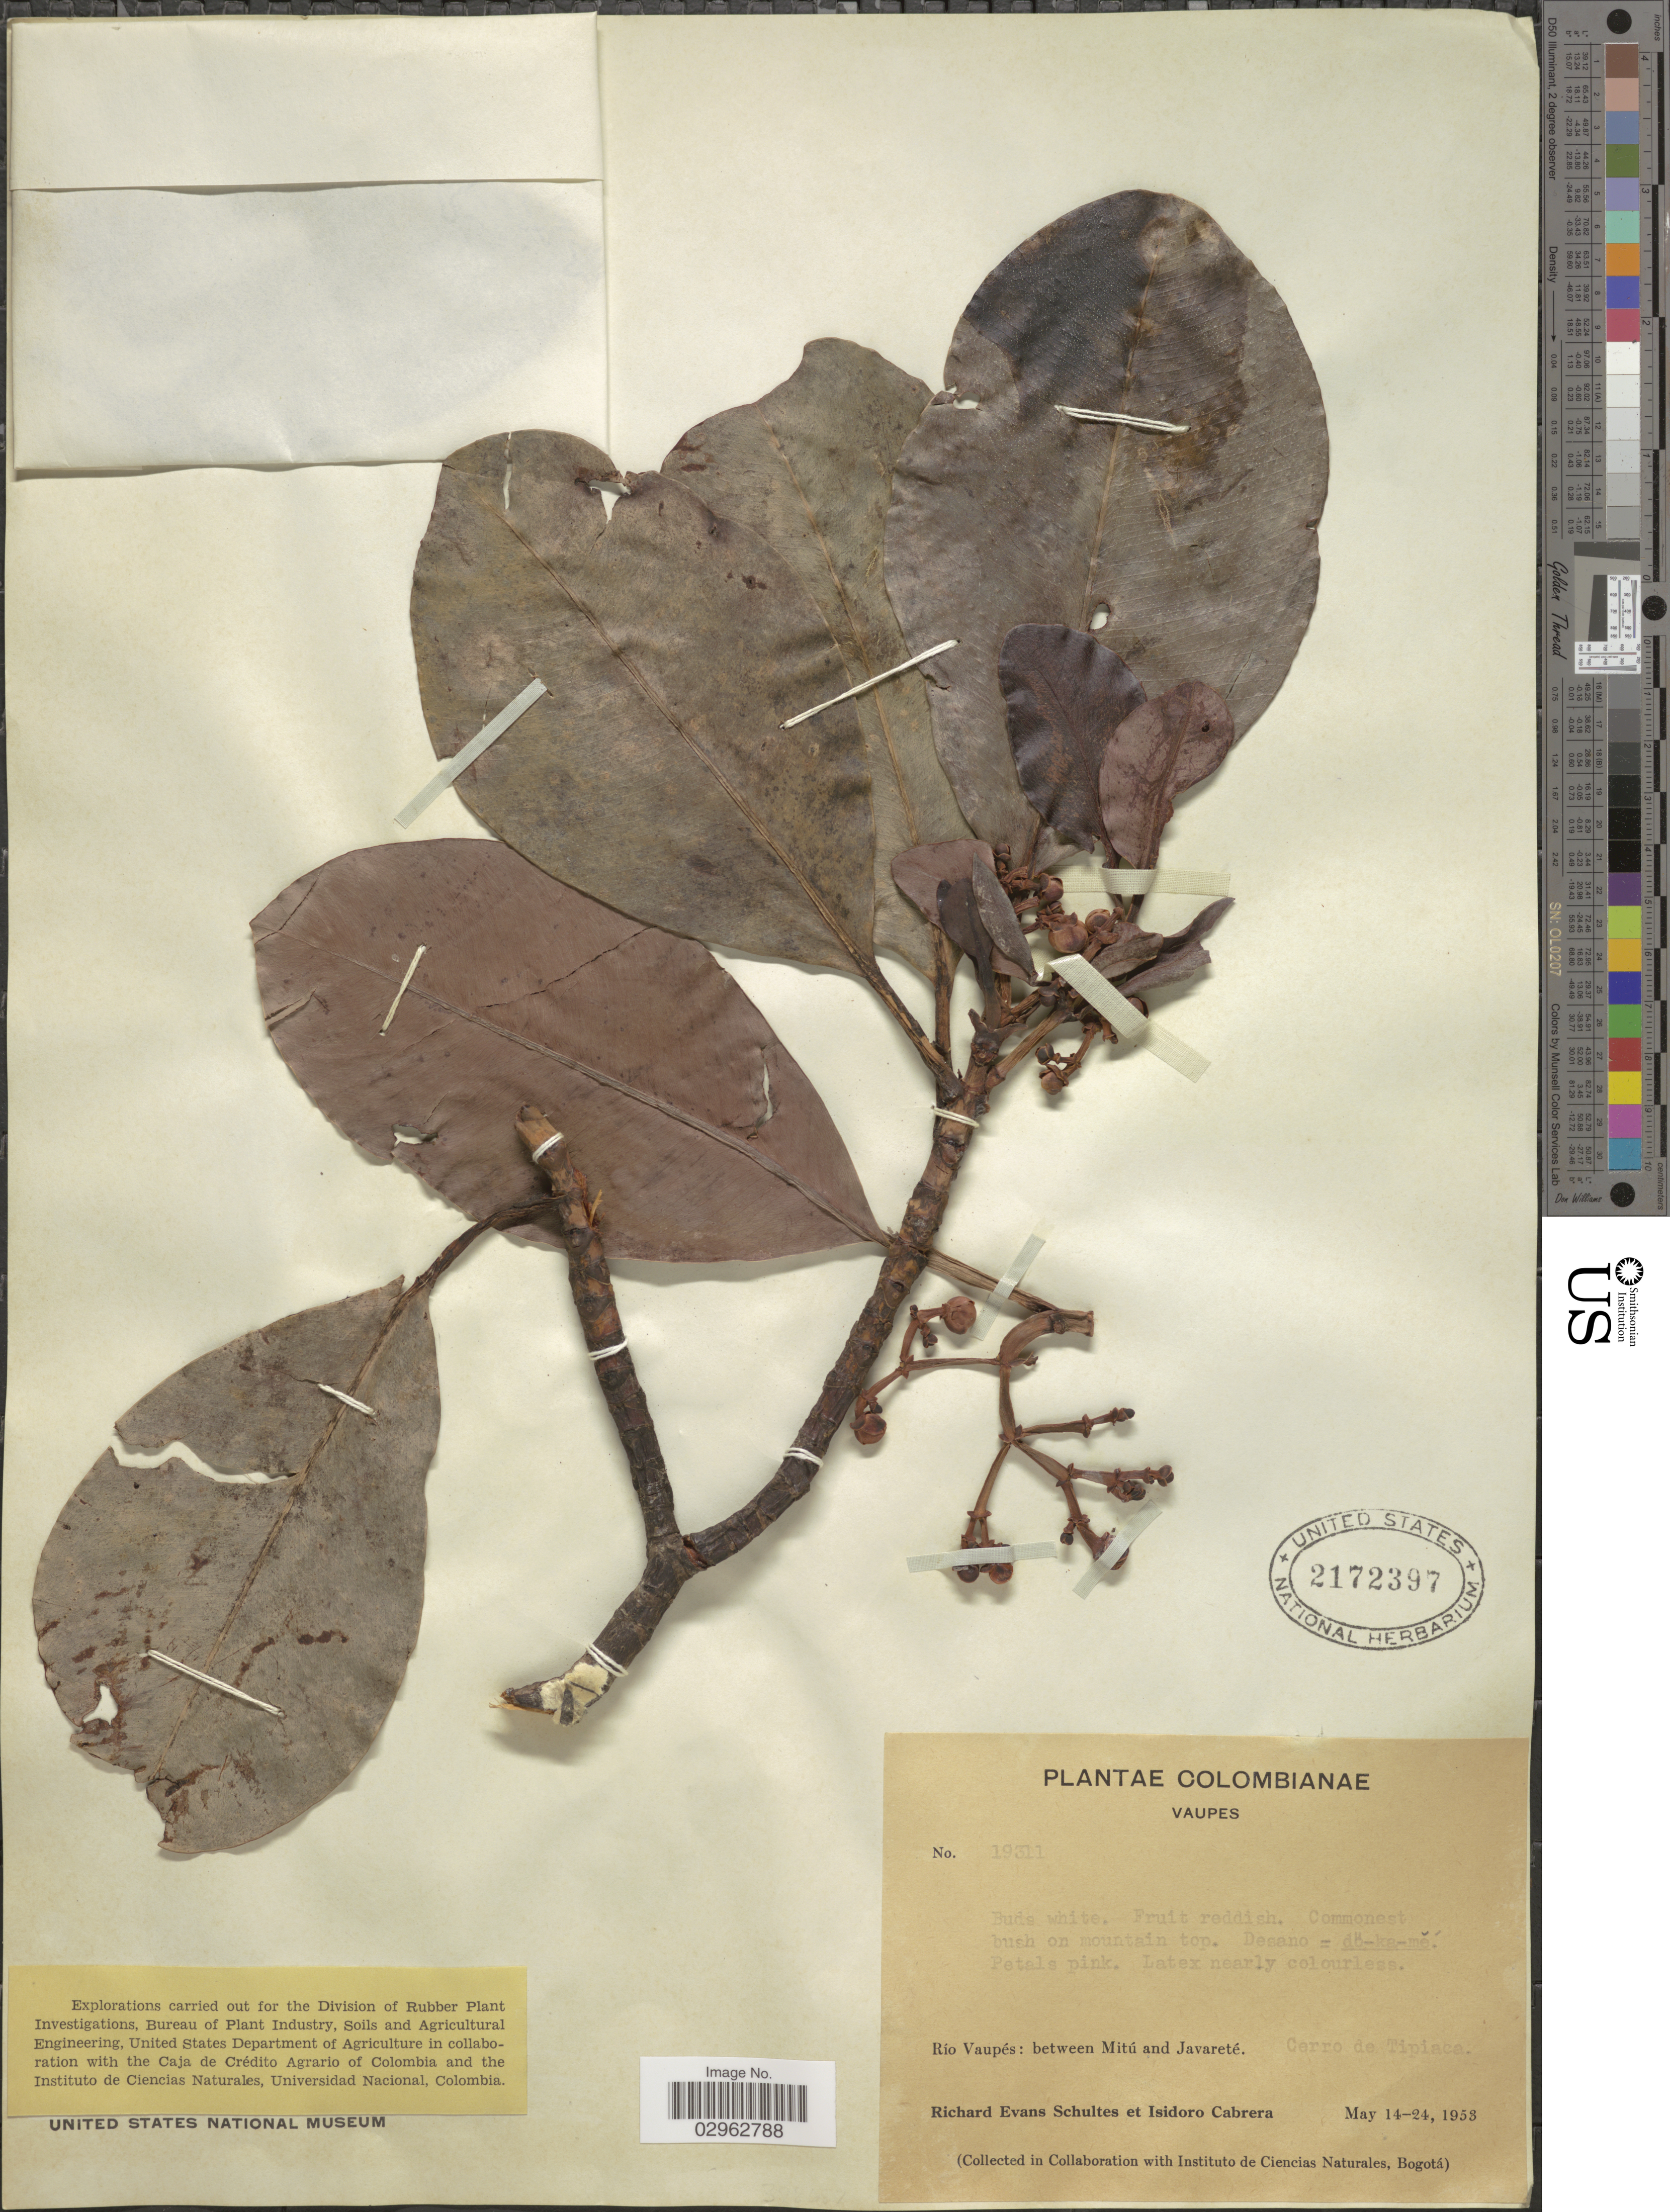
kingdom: Plantae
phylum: Tracheophyta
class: Magnoliopsida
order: Malpighiales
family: Clusiaceae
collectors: R. E. Schultes & I. Cabrera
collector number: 19311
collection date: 1953-05-14/1953-05-24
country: Colombia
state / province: Vaupés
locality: Río Vaupés: between Mitú and Javareté. Cerro de Tipiaca.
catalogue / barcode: US 2172397